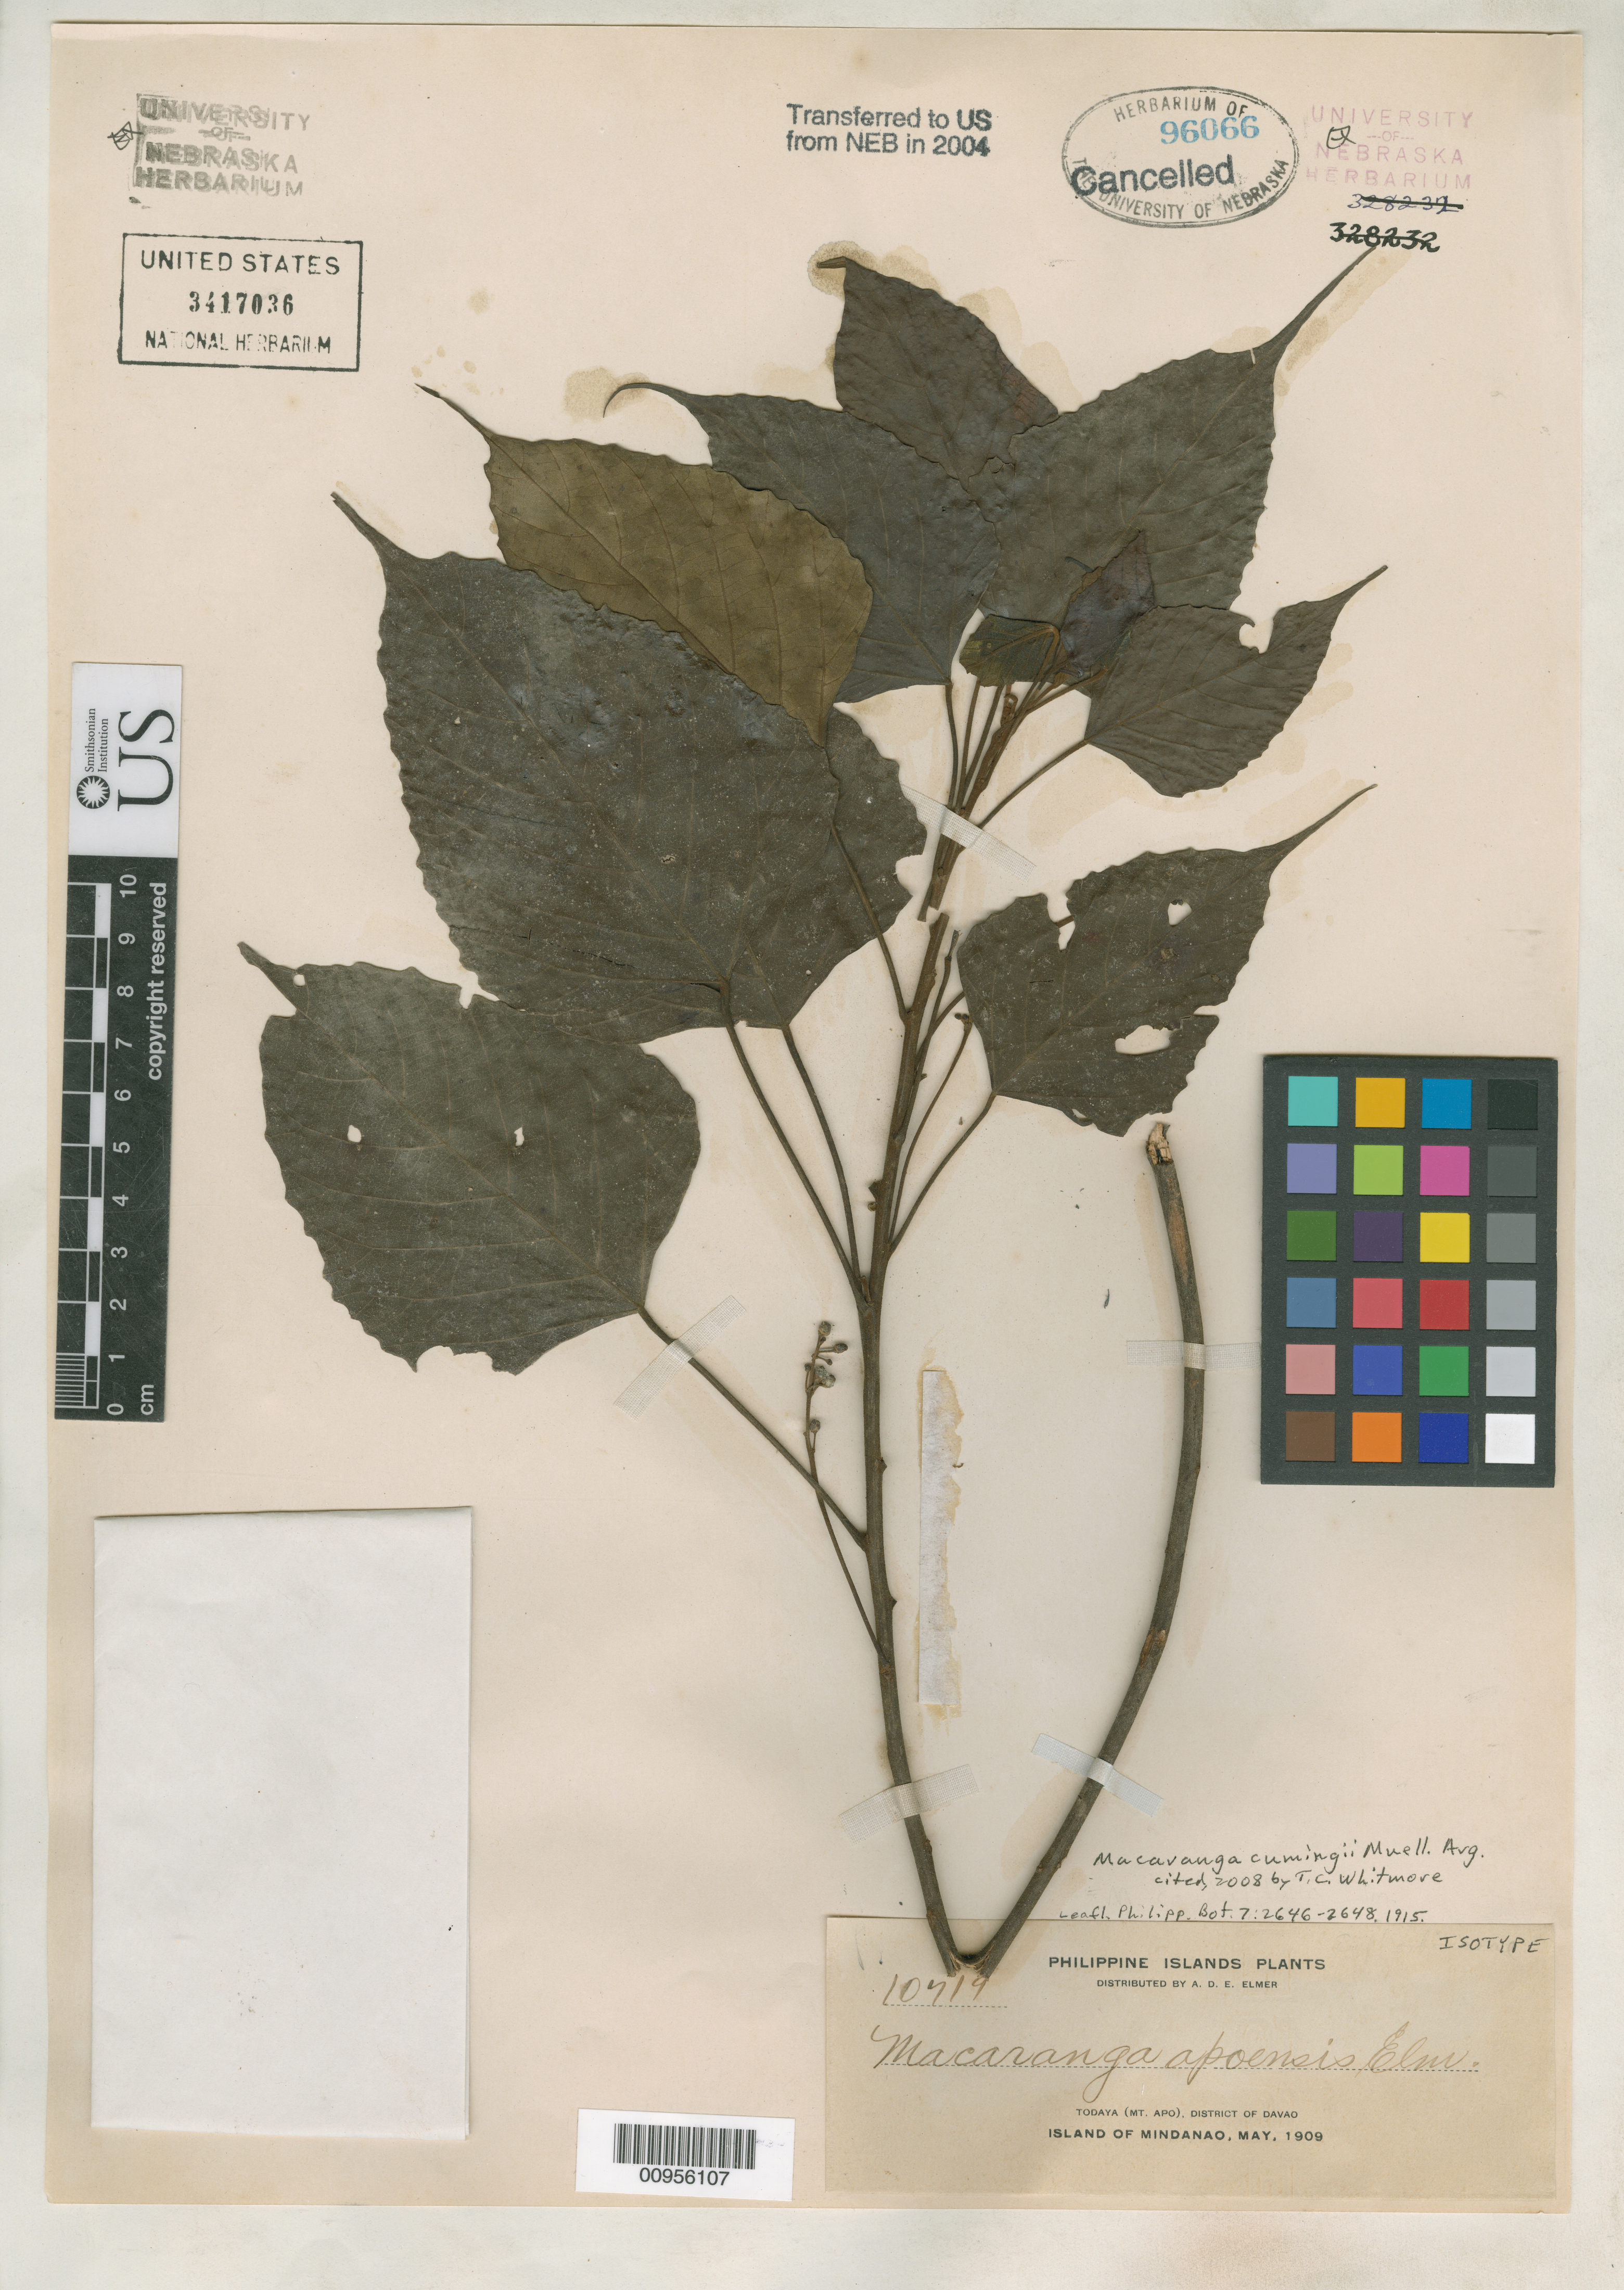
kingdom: Plantae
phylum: Tracheophyta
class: Magnoliopsida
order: Malpighiales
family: Euphorbiaceae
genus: Macaranga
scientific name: Macaranga apoensis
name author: Elmer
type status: Isotype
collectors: A. D. E. Elmer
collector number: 10719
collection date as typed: May 1909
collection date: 1909-05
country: Philippines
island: Mindanao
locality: Todaya (Mt. Apo), District of Davao.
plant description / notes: Currently accepted name as cited by T.C. Whitmore (2008).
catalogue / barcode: US 3417036